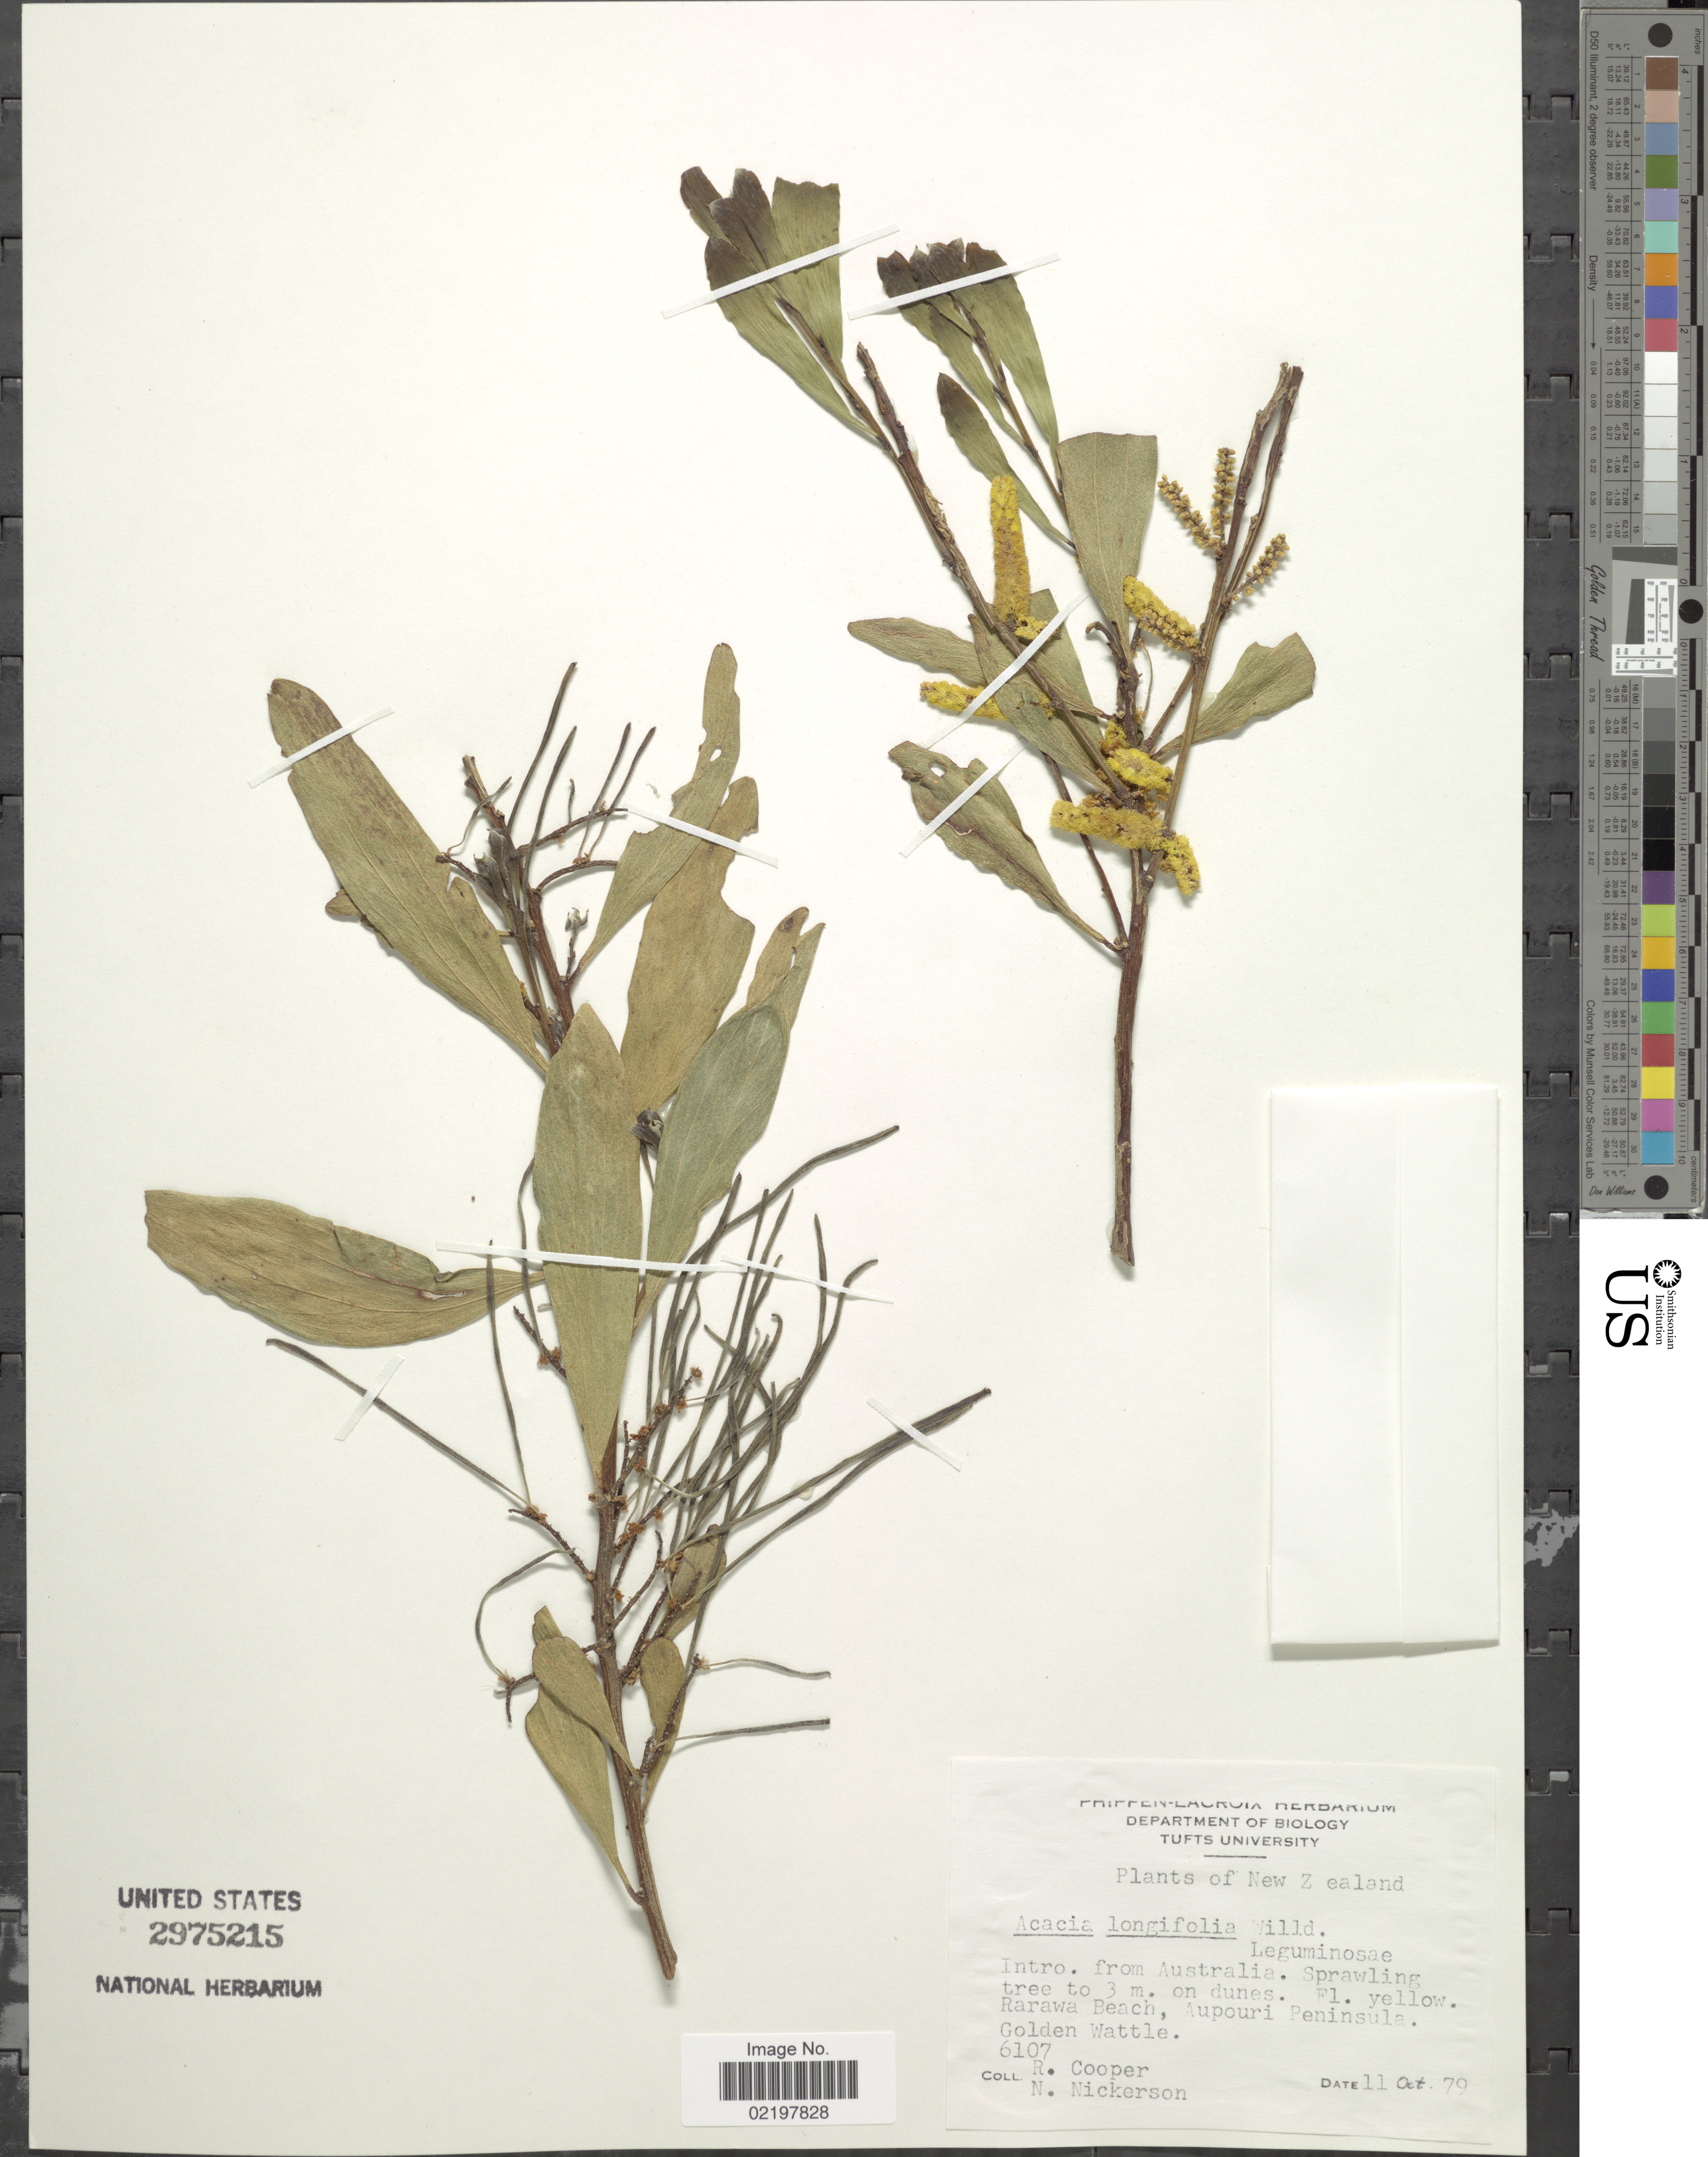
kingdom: Plantae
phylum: Tracheophyta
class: Magnoliopsida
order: Fabales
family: Fabaceae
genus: Acacia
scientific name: Acacia longifolia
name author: (Andrews) Willd.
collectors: R. Cooper & N. Nickerson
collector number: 6107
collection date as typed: Transcribed d/m/y: 11/10/79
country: New Zealand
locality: Rarawa Beach, Aupouri Peninsula, Golden Wattle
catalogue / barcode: US 2975215